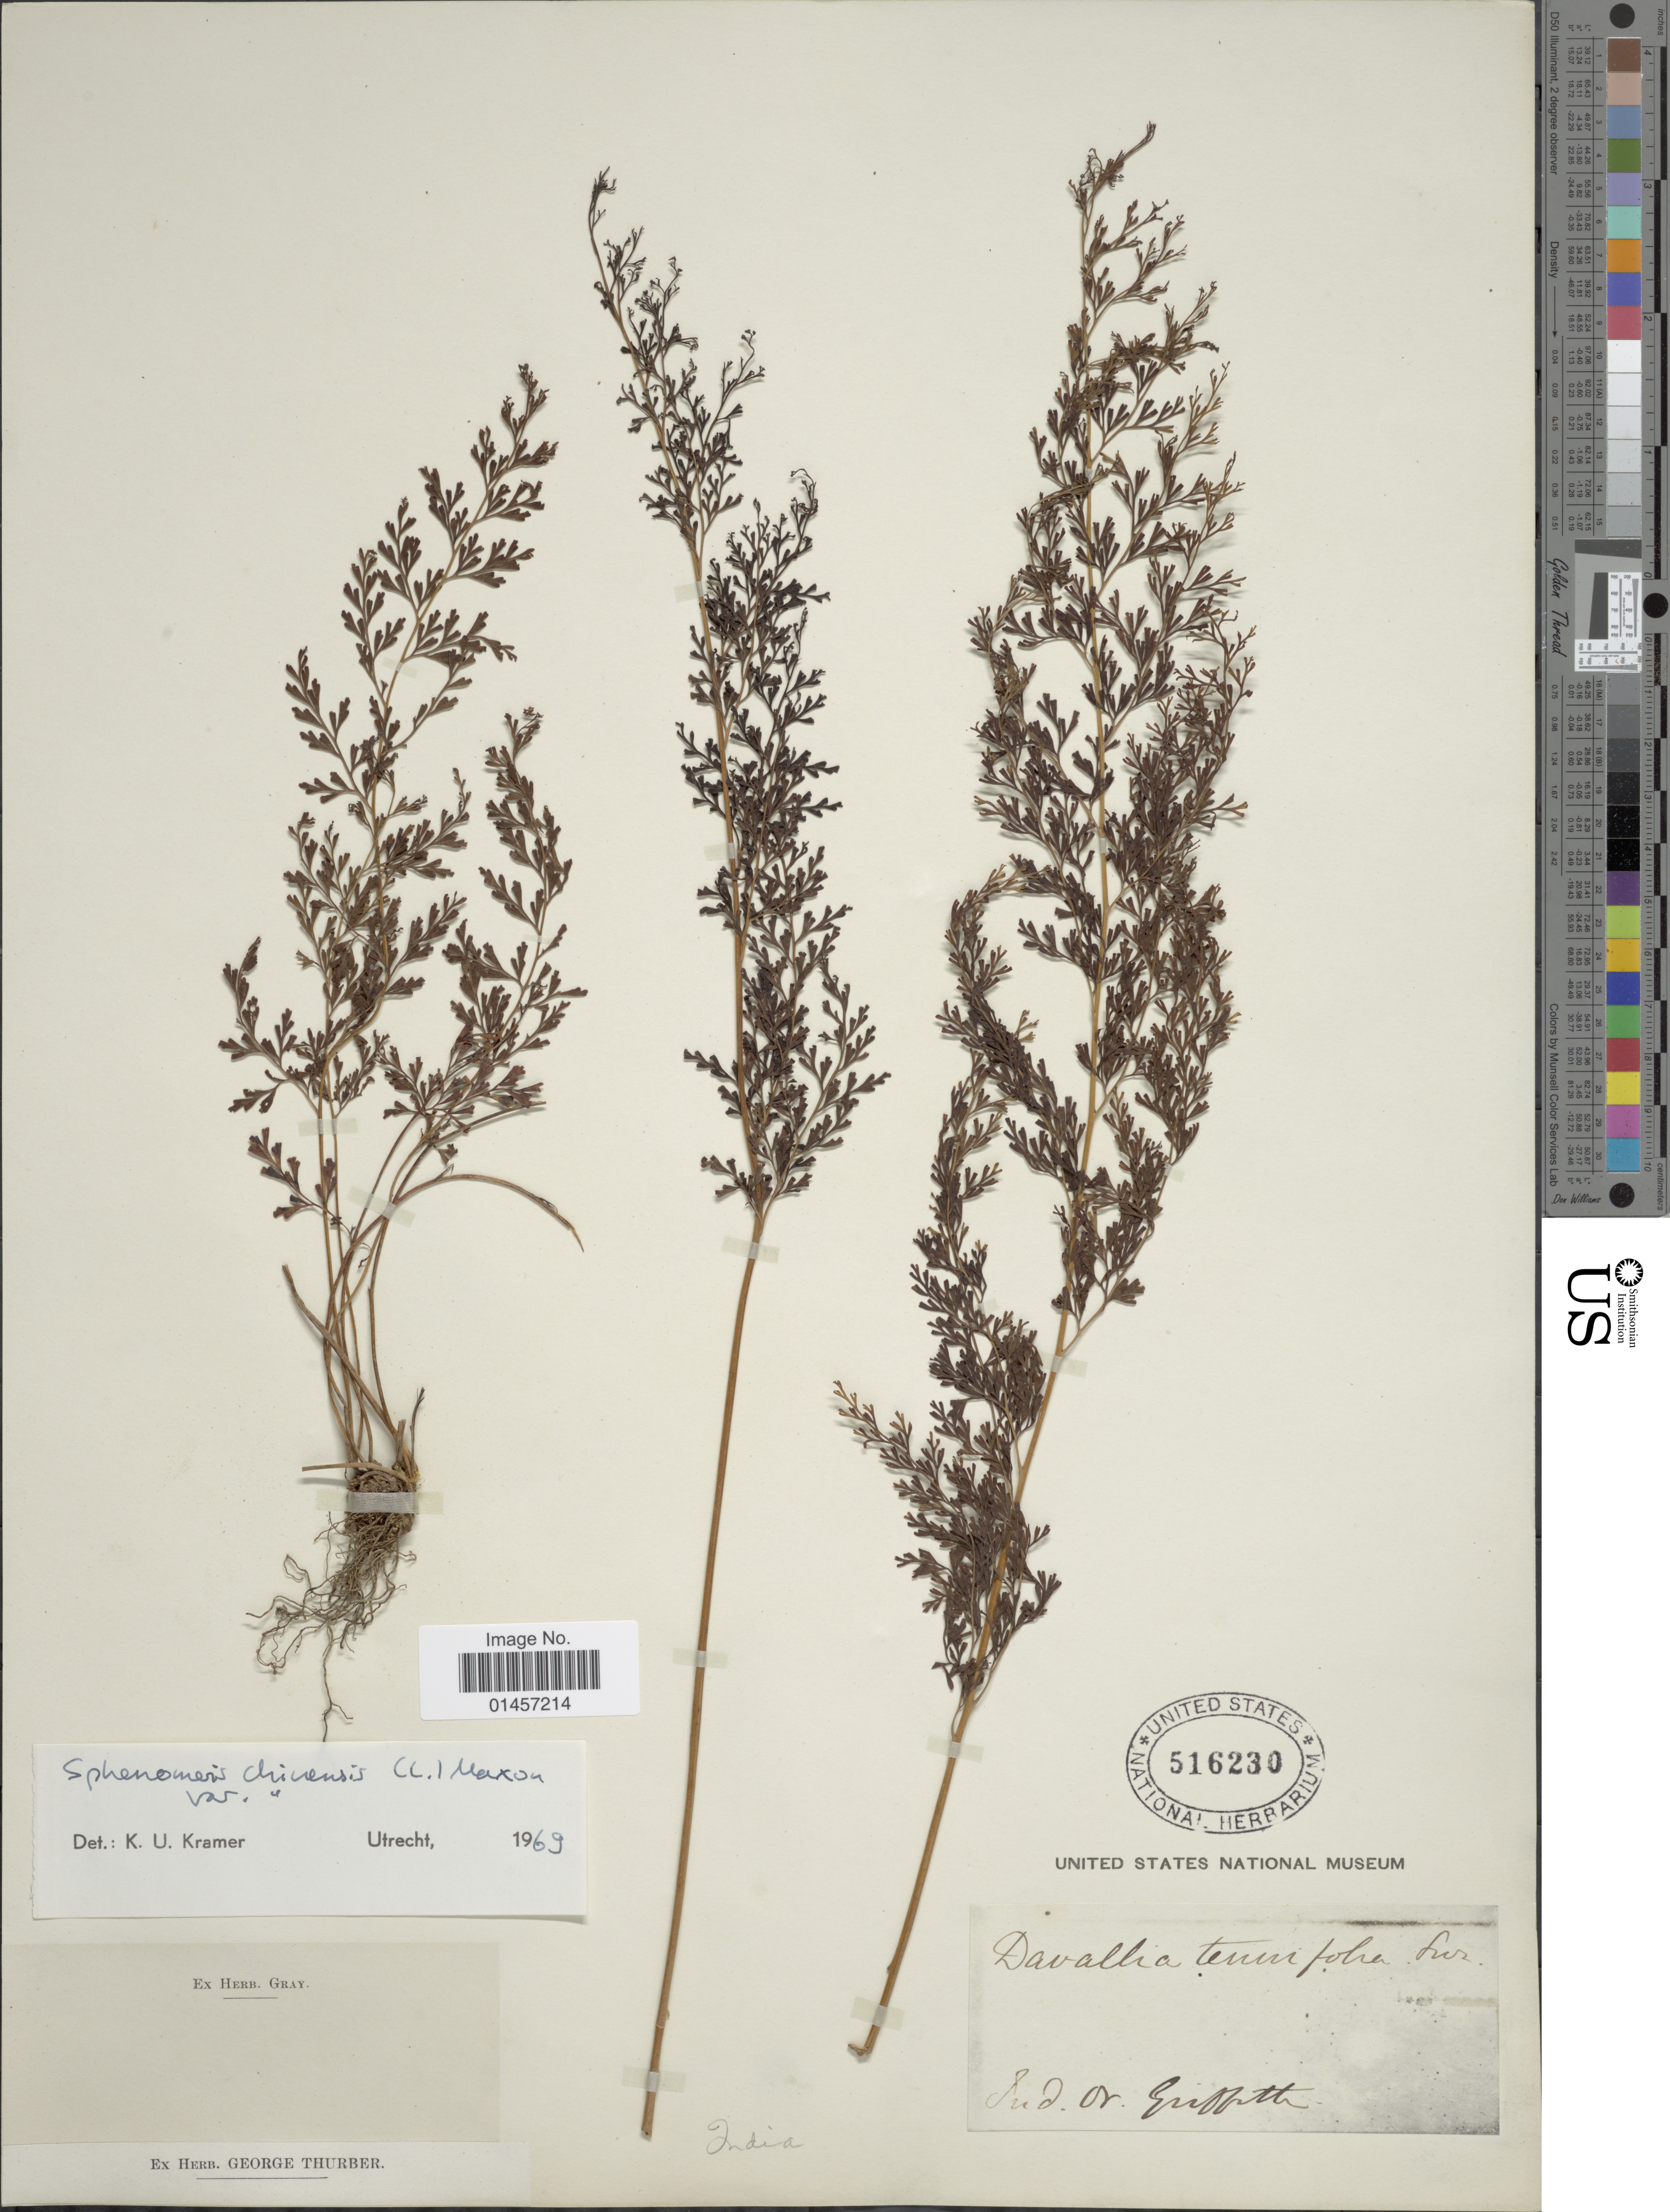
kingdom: Plantae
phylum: Tracheophyta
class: Polypodiopsida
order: Polypodiales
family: Lindsaeaceae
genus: Sphenomeris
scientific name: Sphenomeris chinensis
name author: (L.) Maxon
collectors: -. Griffith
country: India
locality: Ind. or.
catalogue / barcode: US 516230